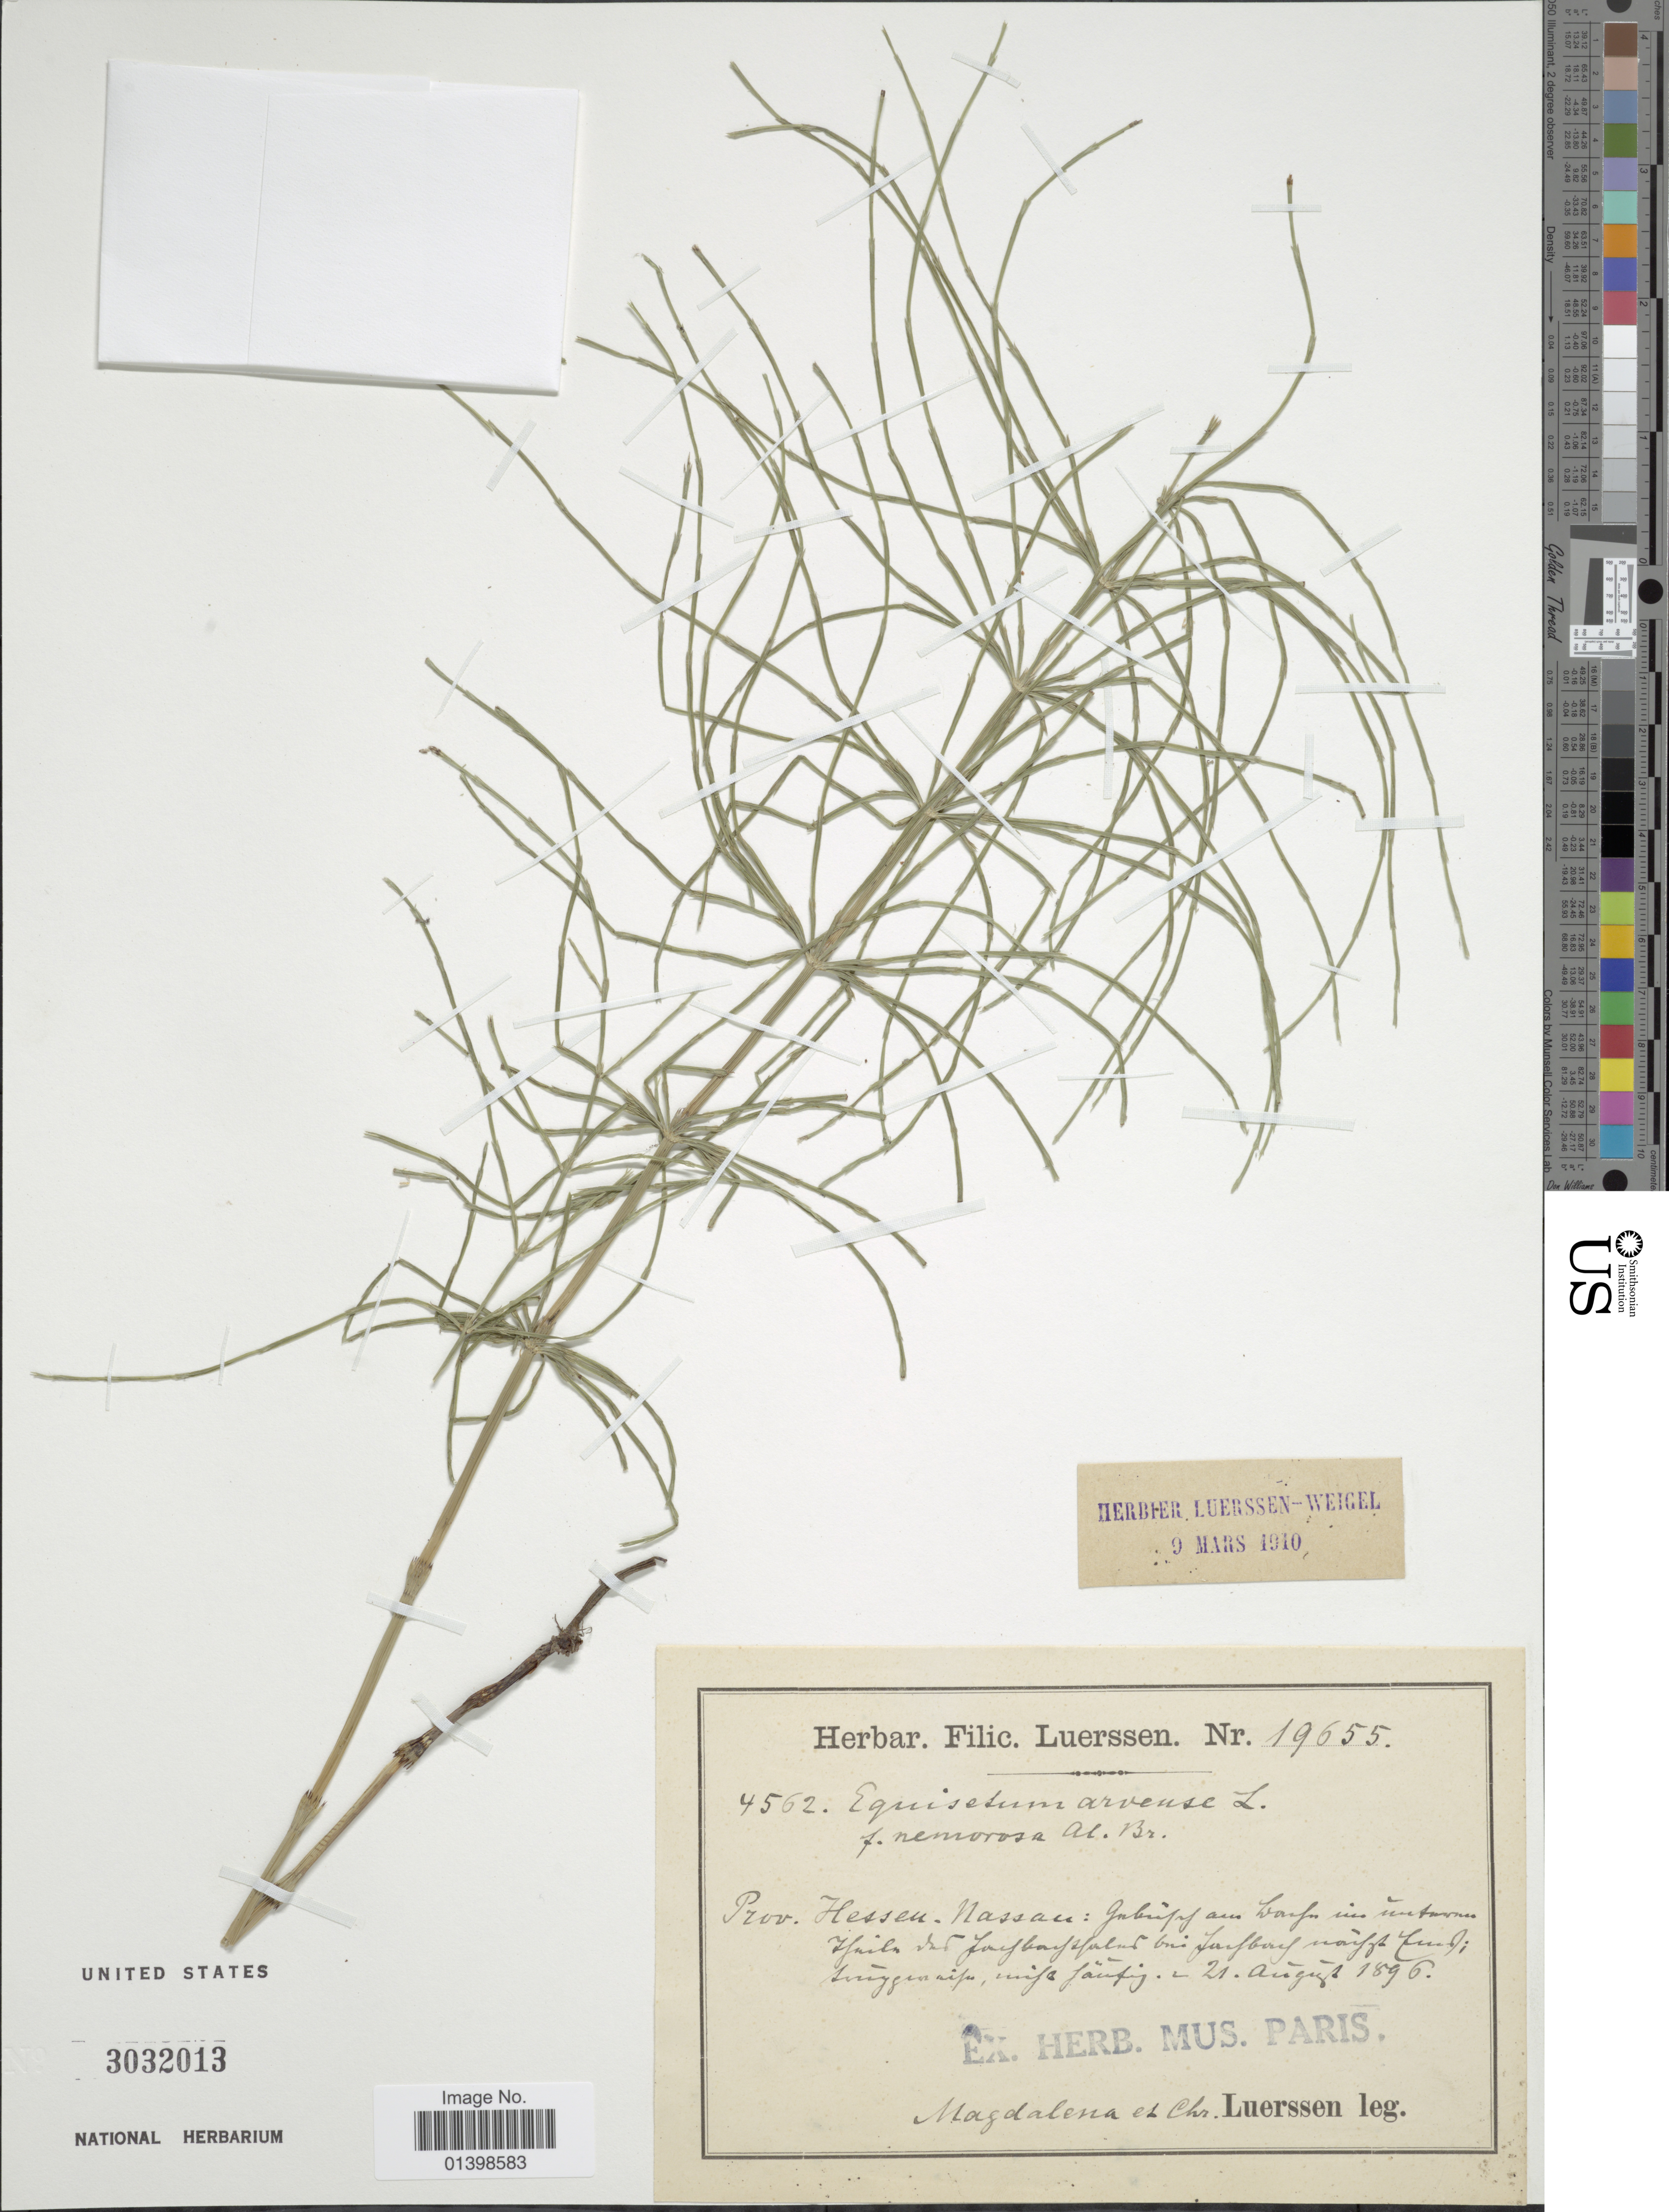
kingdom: Plantae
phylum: Tracheophyta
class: Polypodiopsida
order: Equisetales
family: Equisetaceae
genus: Equisetum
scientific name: Equisetum arvense var. nemorosum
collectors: M. Luerssen & C. Luerssen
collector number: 19655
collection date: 1896-08-21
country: Germany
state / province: Hesse / Rhineland-Palatinate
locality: Prov. Hessen-Nassau: gebü [illegible text]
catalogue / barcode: US 3032013